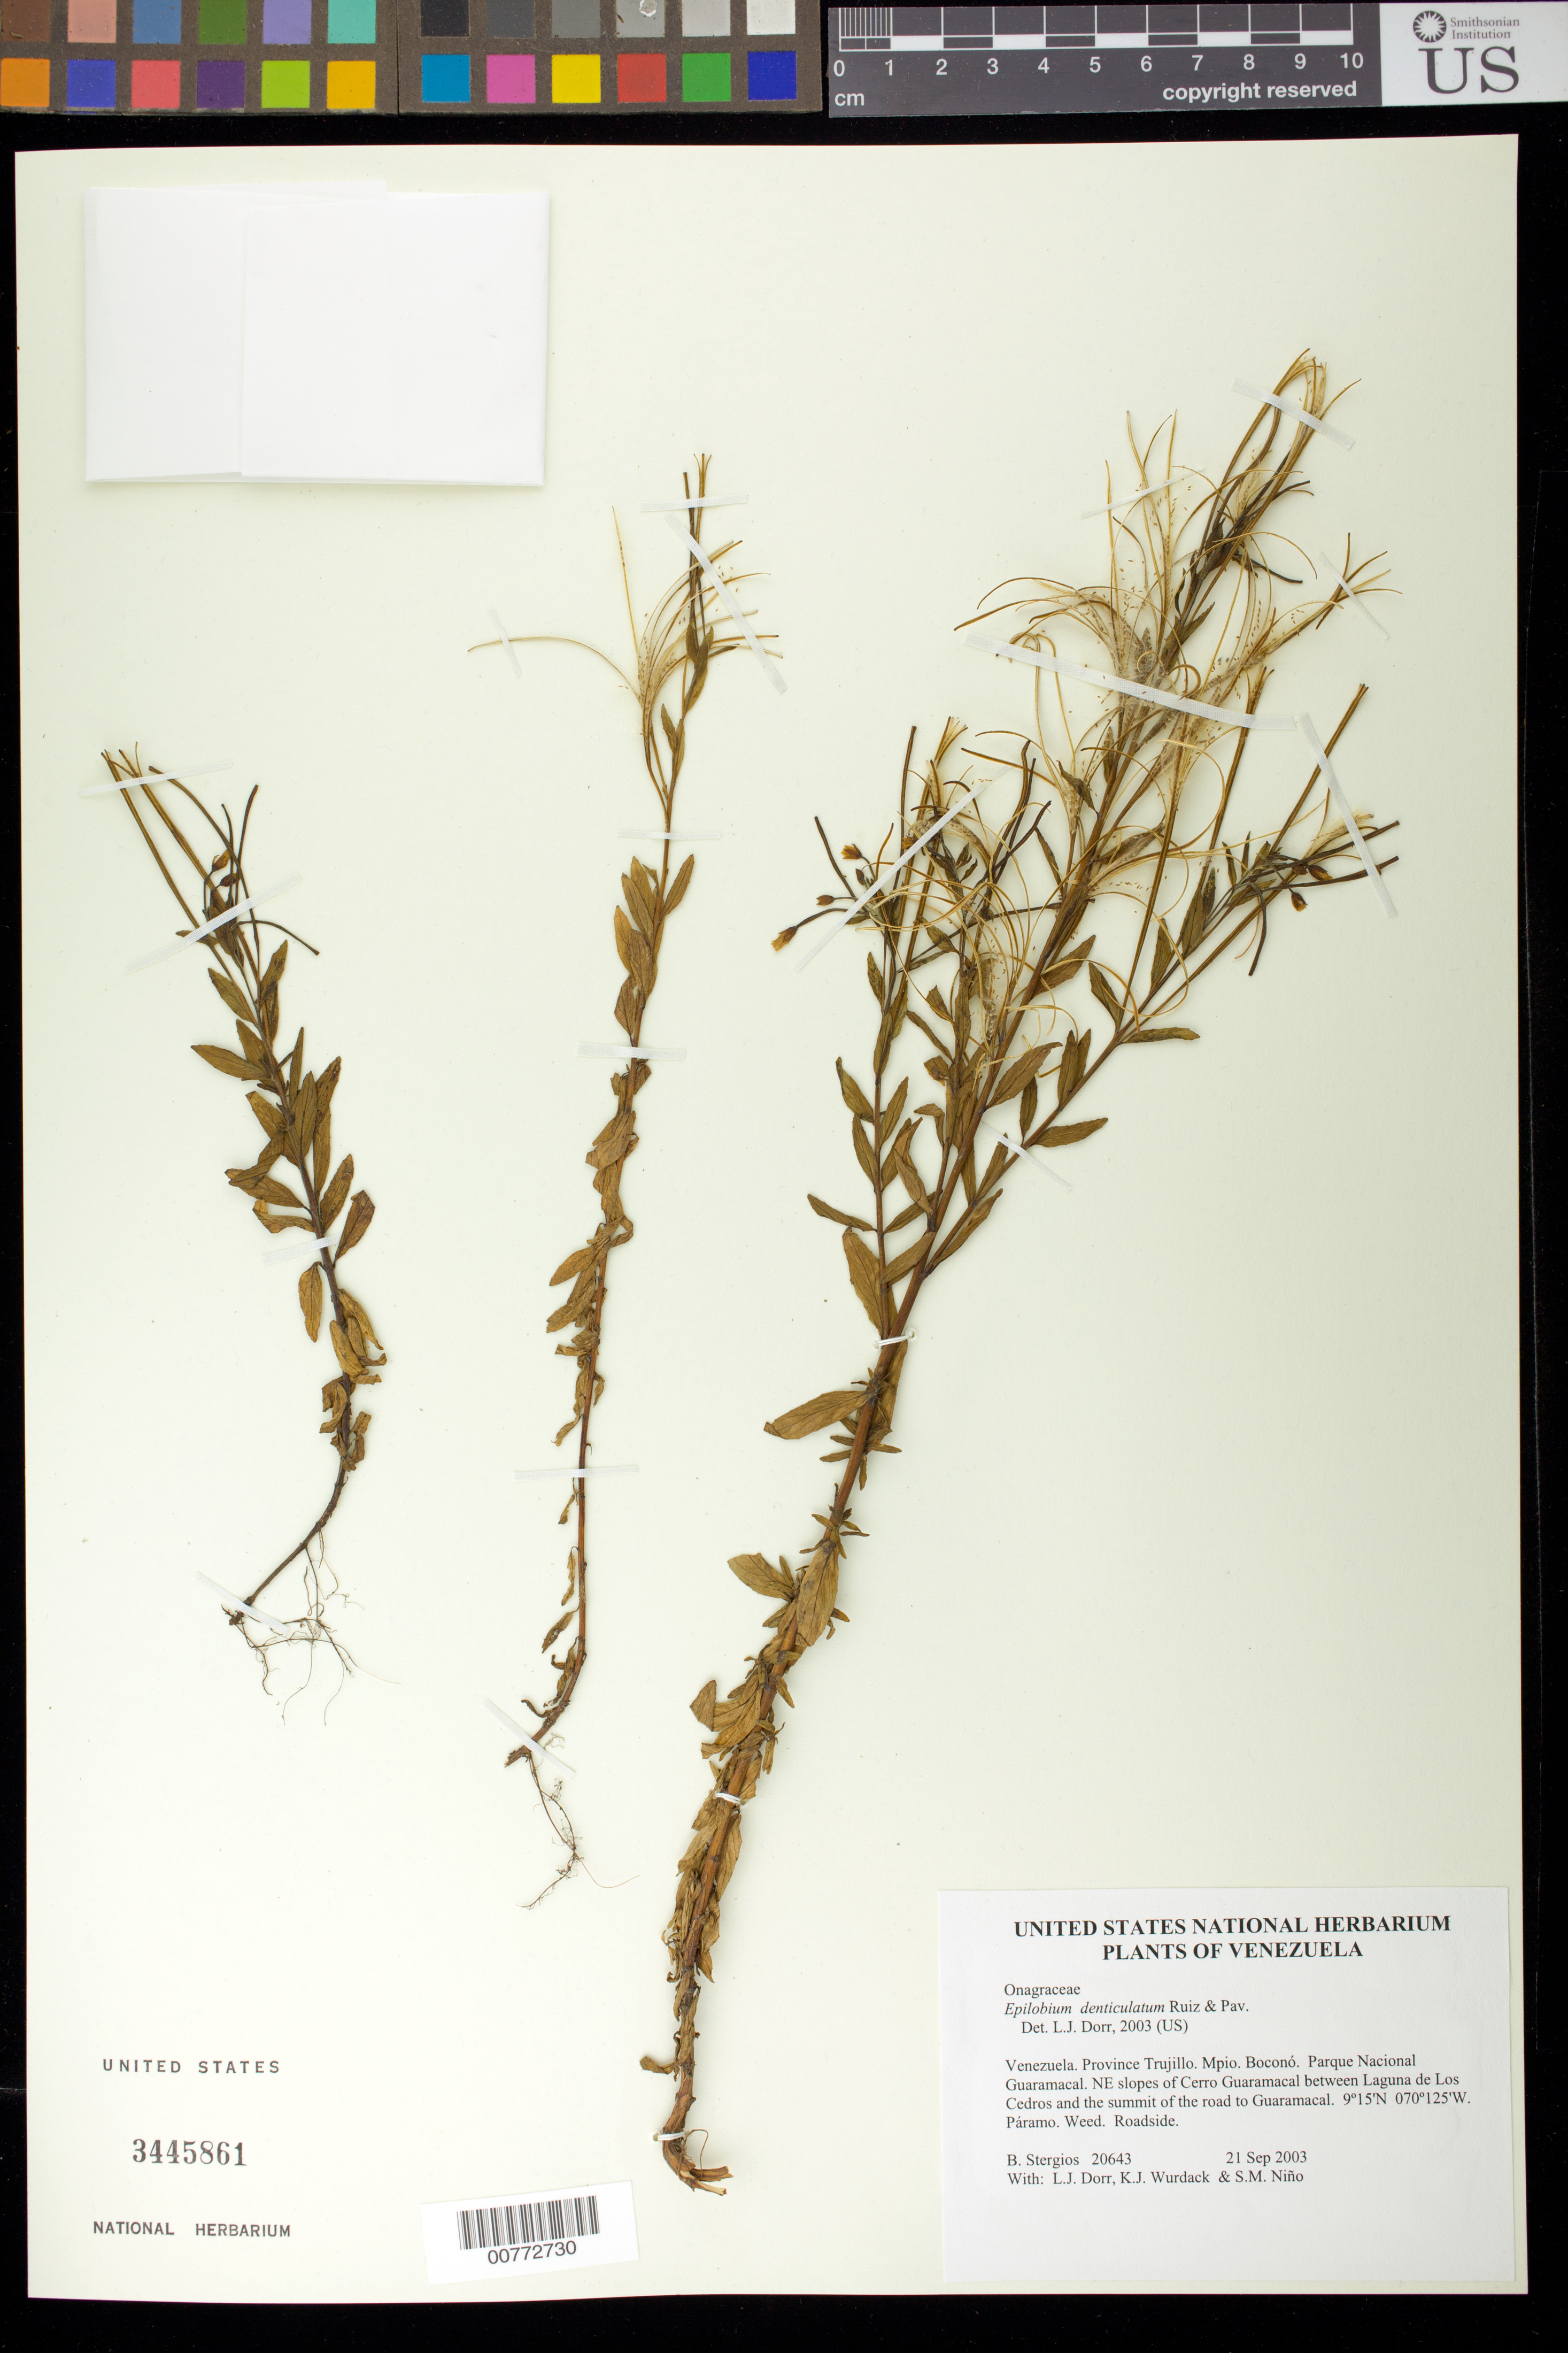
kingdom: Plantae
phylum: Tracheophyta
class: Magnoliopsida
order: Myrtales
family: Onagraceae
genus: Epilobium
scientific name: Epilobium denticulatum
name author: Ruiz & Pav.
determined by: Dorr, L. J., (BOT), Smithsonian Institution - National Museum of Natural History (UNITED STATES)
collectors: B. G. Stergios, L. J. Dorr, K. Wurdack & S. M. Niño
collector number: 20643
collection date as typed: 21 Sep 2003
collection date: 2003-09-21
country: Venezuela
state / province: Trujillo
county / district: Boconó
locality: Parque Nacional Guaramacal. NE slopes of Cerro Guaramacal between Laguna de Los Cedros and the summit of the road to Guaramacal.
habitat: Páramo.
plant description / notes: PORT, US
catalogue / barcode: US 3445861